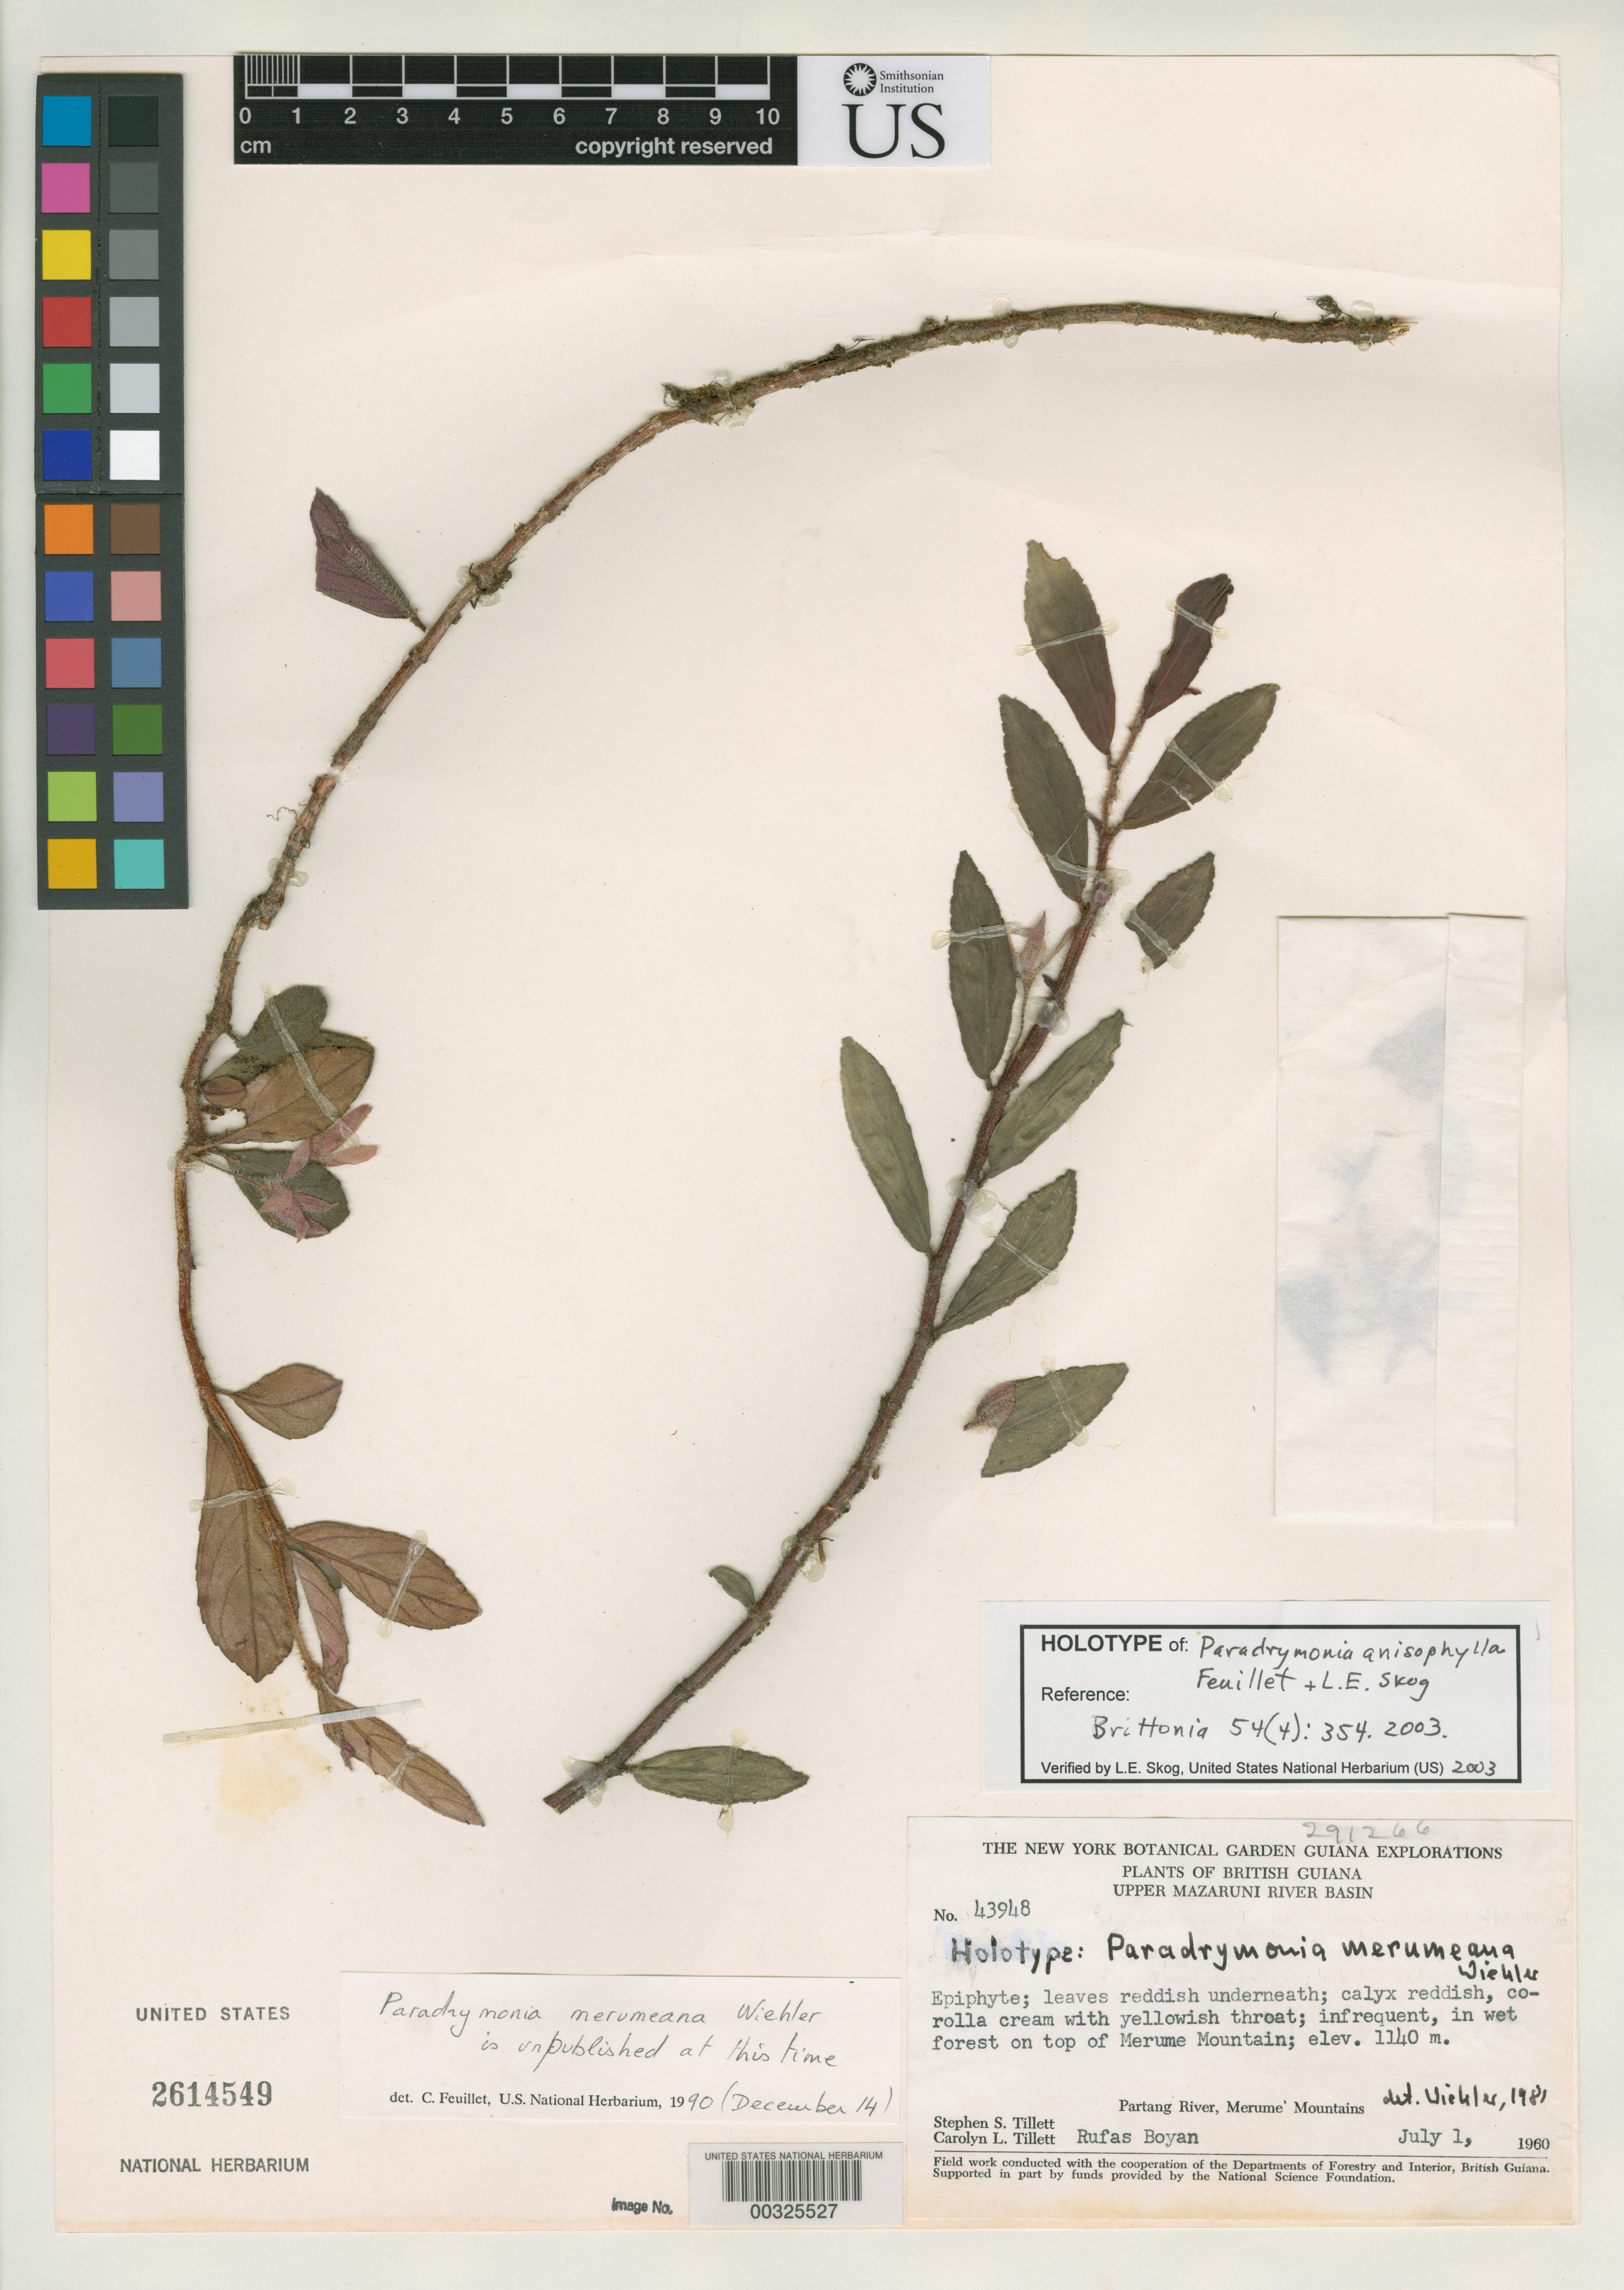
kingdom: Plantae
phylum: Tracheophyta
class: Magnoliopsida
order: Lamiales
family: Gesneriaceae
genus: Paradrymonia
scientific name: Paradrymonia anisophylla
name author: Feuillet & L.E. Skog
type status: Holotype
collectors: S. S. Tillett, C. L. Tillett & R. Boyan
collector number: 43948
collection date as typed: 01 Jul 1960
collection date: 1960-07-01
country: Guyana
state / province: Cuyuni-Mazaruni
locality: Upper Mazaruni River basin, Partang River, Merume Mountains, on top of Merume Mountain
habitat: Wet forest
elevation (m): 1140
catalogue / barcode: US 2614549